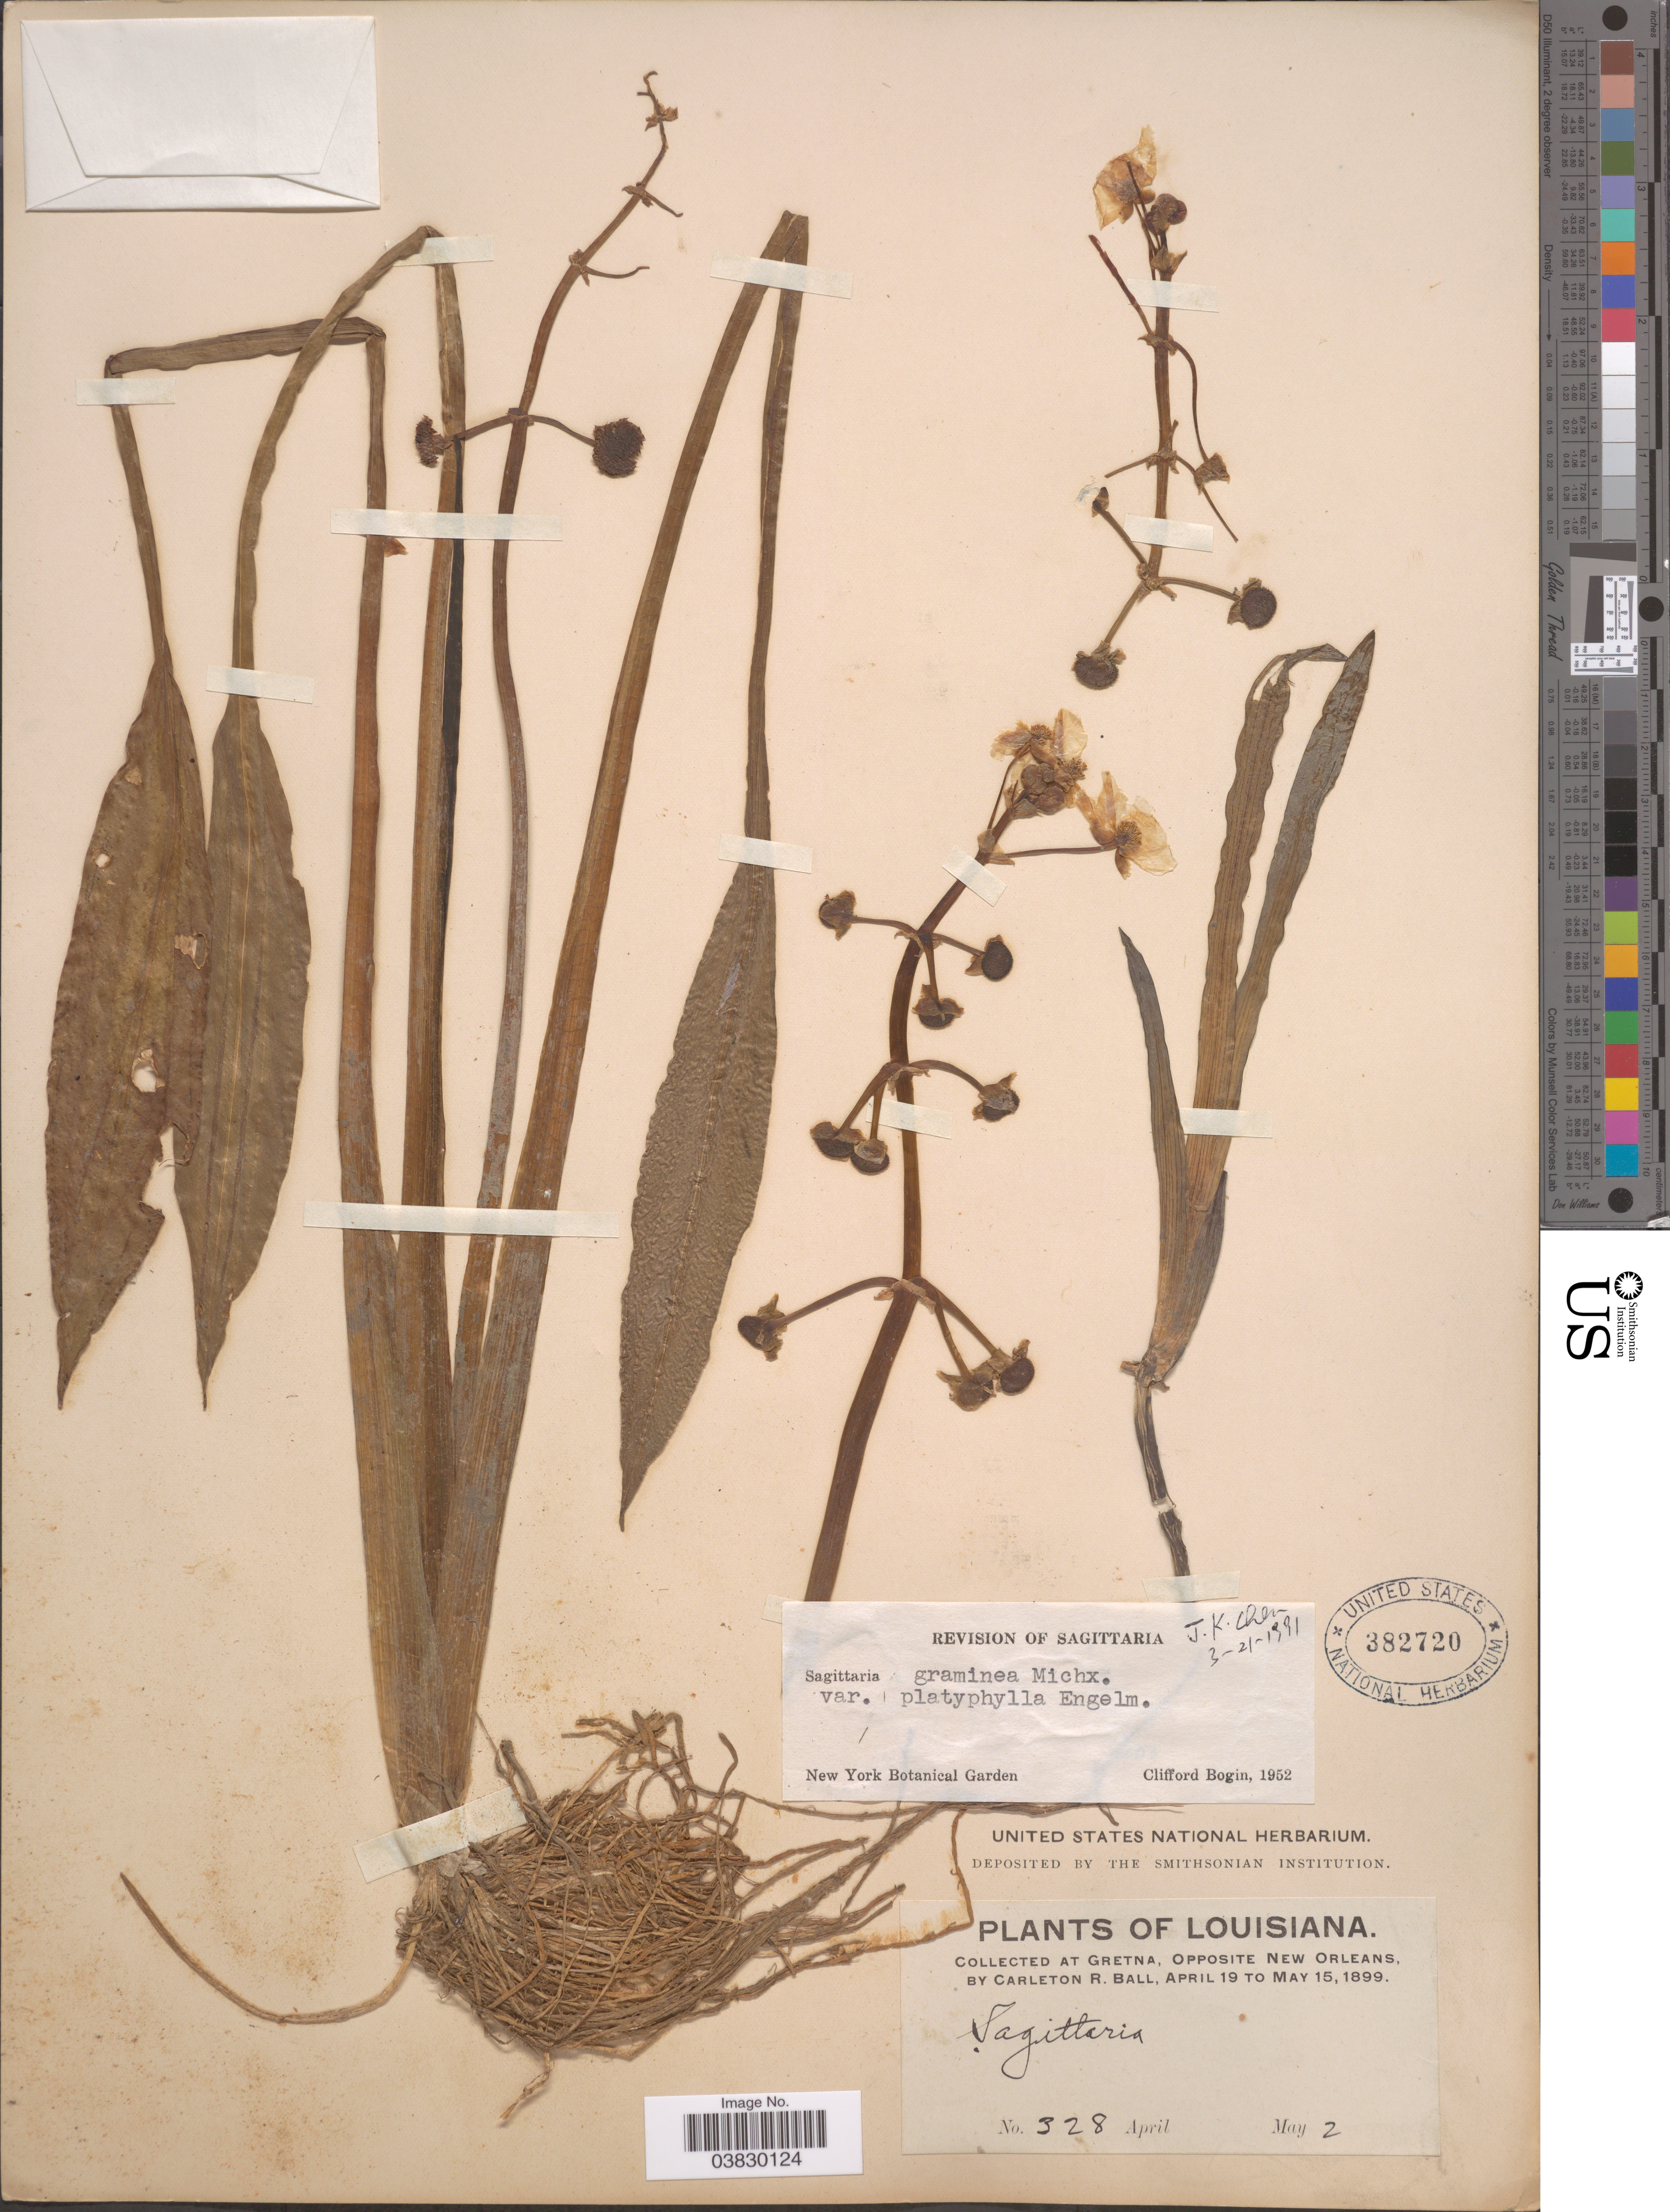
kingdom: Plantae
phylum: Tracheophyta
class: Liliopsida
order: Alismatales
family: Alismataceae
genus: Sagittaria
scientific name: Sagittaria graminea var. platyphylla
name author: Engelm. in A. Gray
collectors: C. R. Ball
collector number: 328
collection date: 1899-05-02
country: United States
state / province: Louisiana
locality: At Gretna, opposite New Orleans.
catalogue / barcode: US 382720